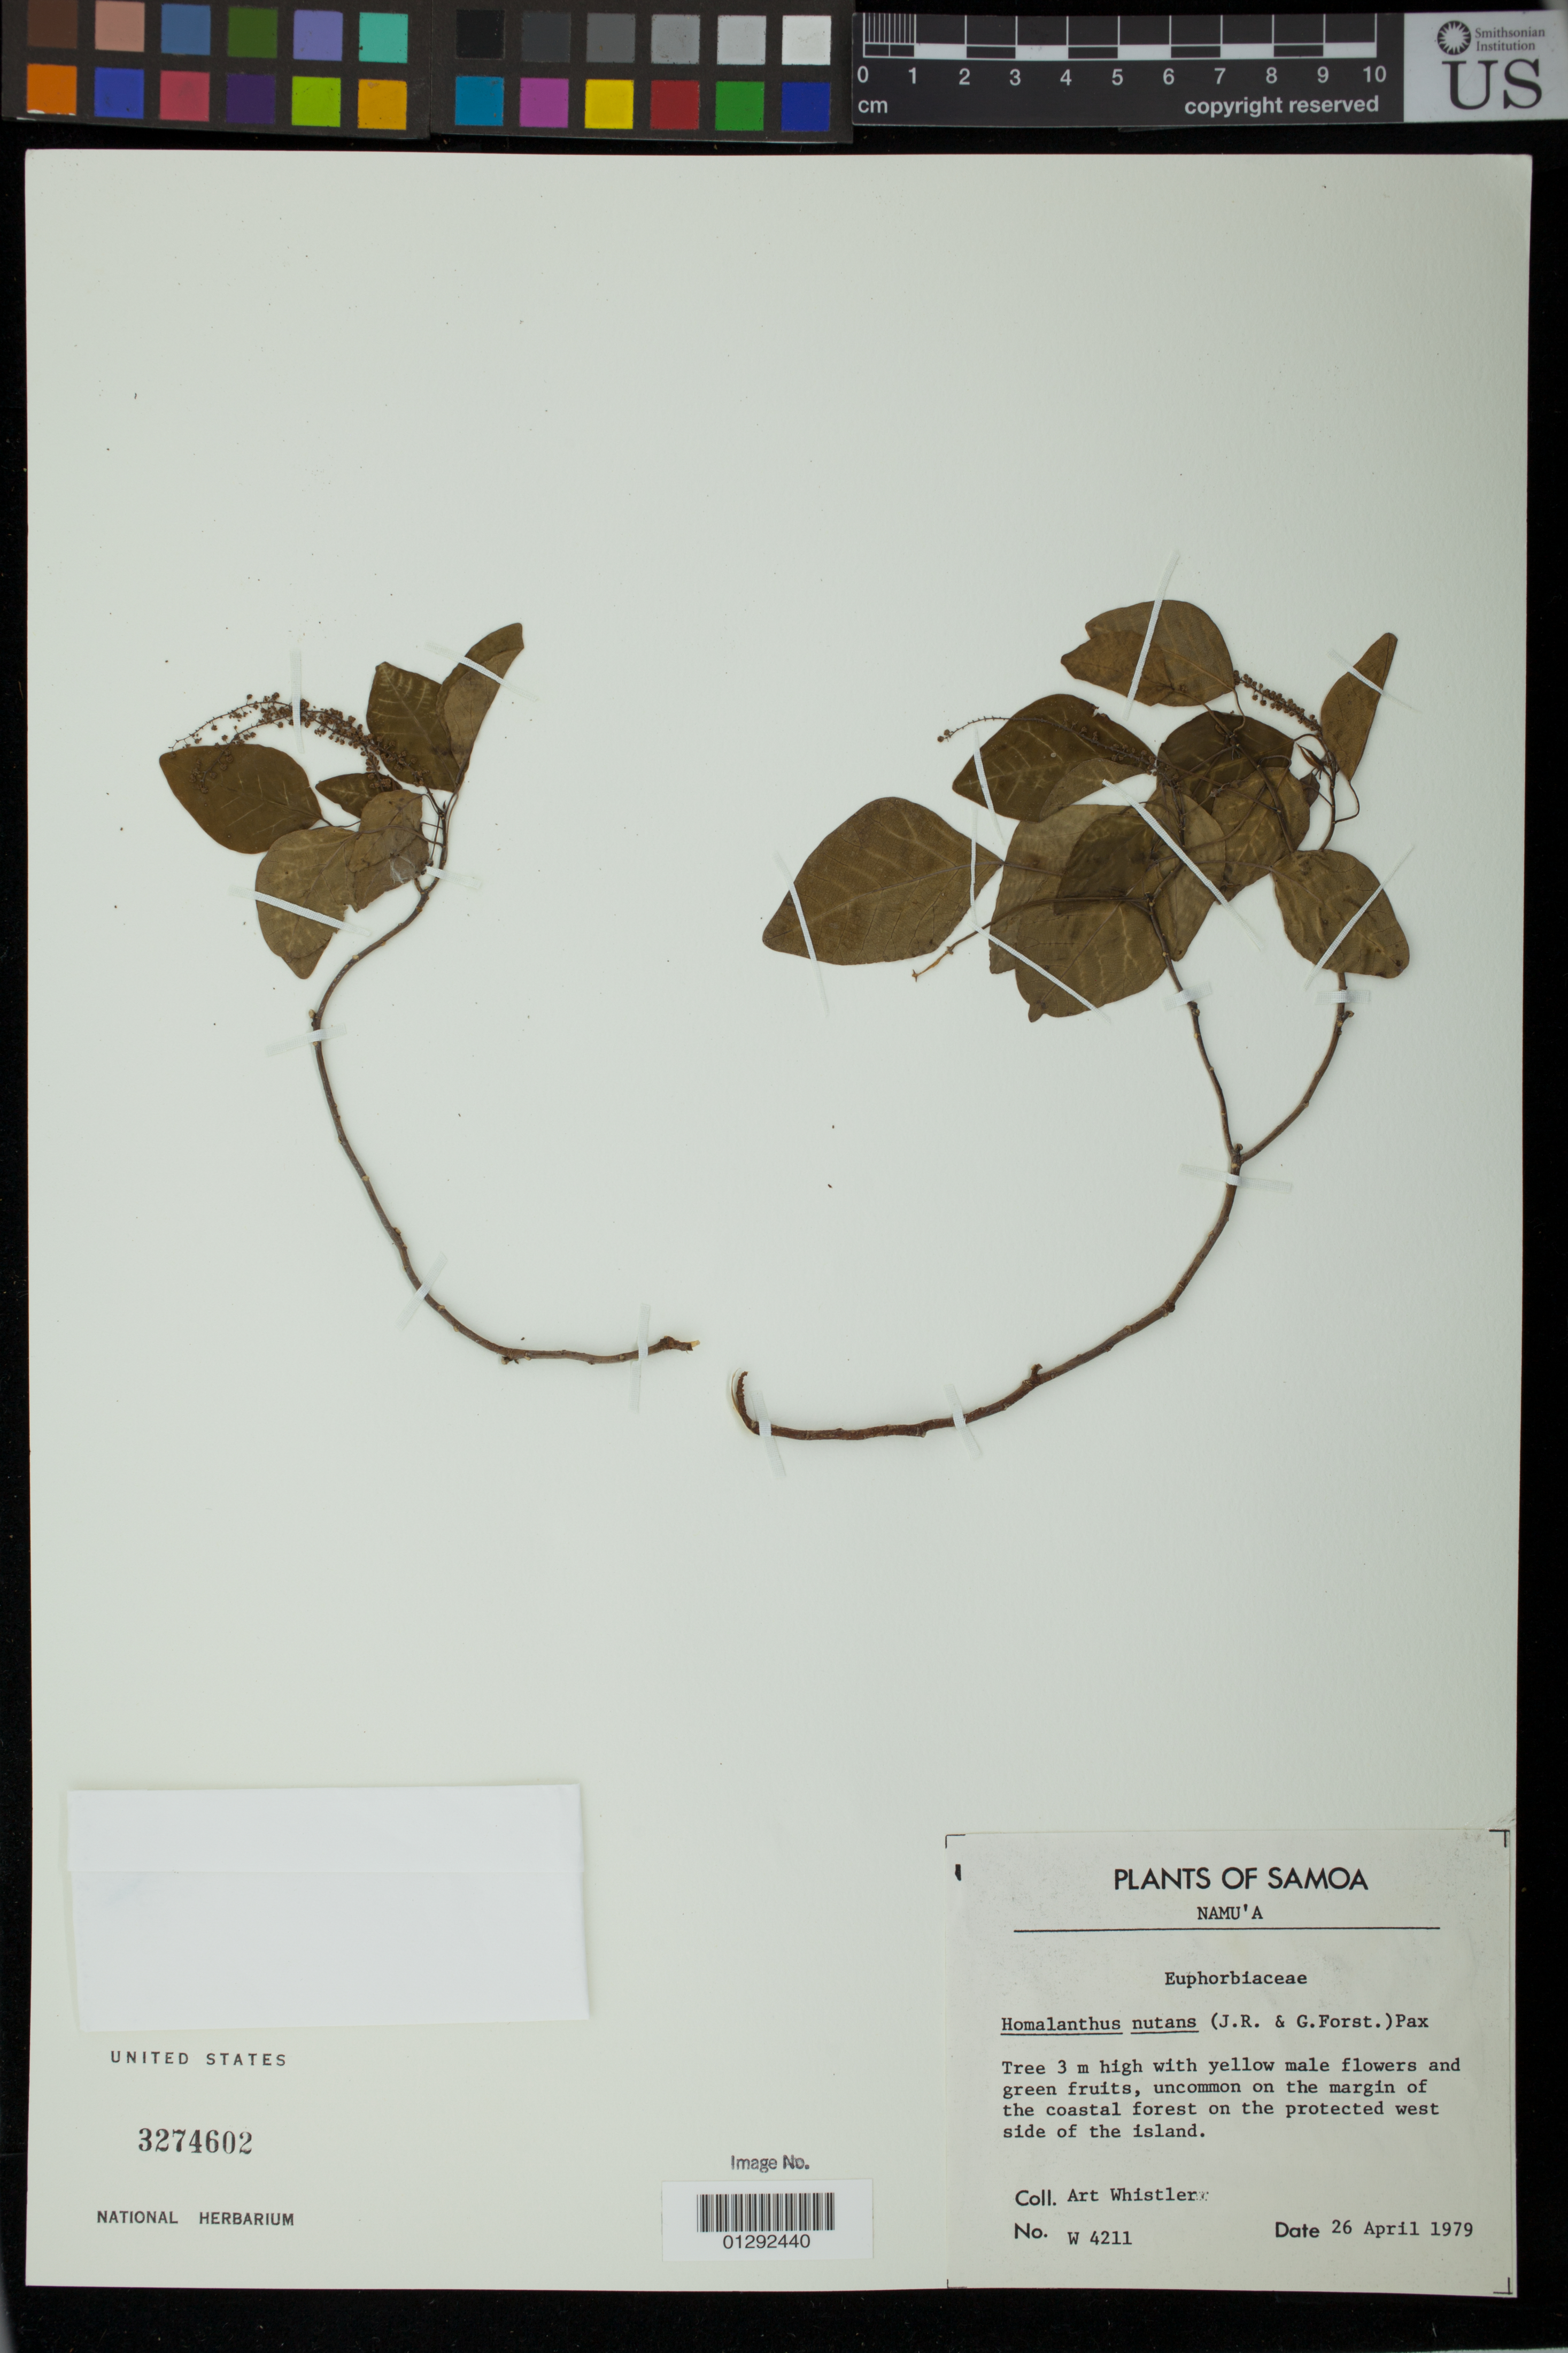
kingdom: Plantae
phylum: Tracheophyta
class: Magnoliopsida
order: Malpighiales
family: Euphorbiaceae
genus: Homalanthus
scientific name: Homalanthus nutans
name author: (G. Forst.) Guill.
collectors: A. Whistler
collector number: W 4211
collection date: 1979-04-26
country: Samoa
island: Namua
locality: West side of the island. Namu'a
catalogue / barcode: US 3274602